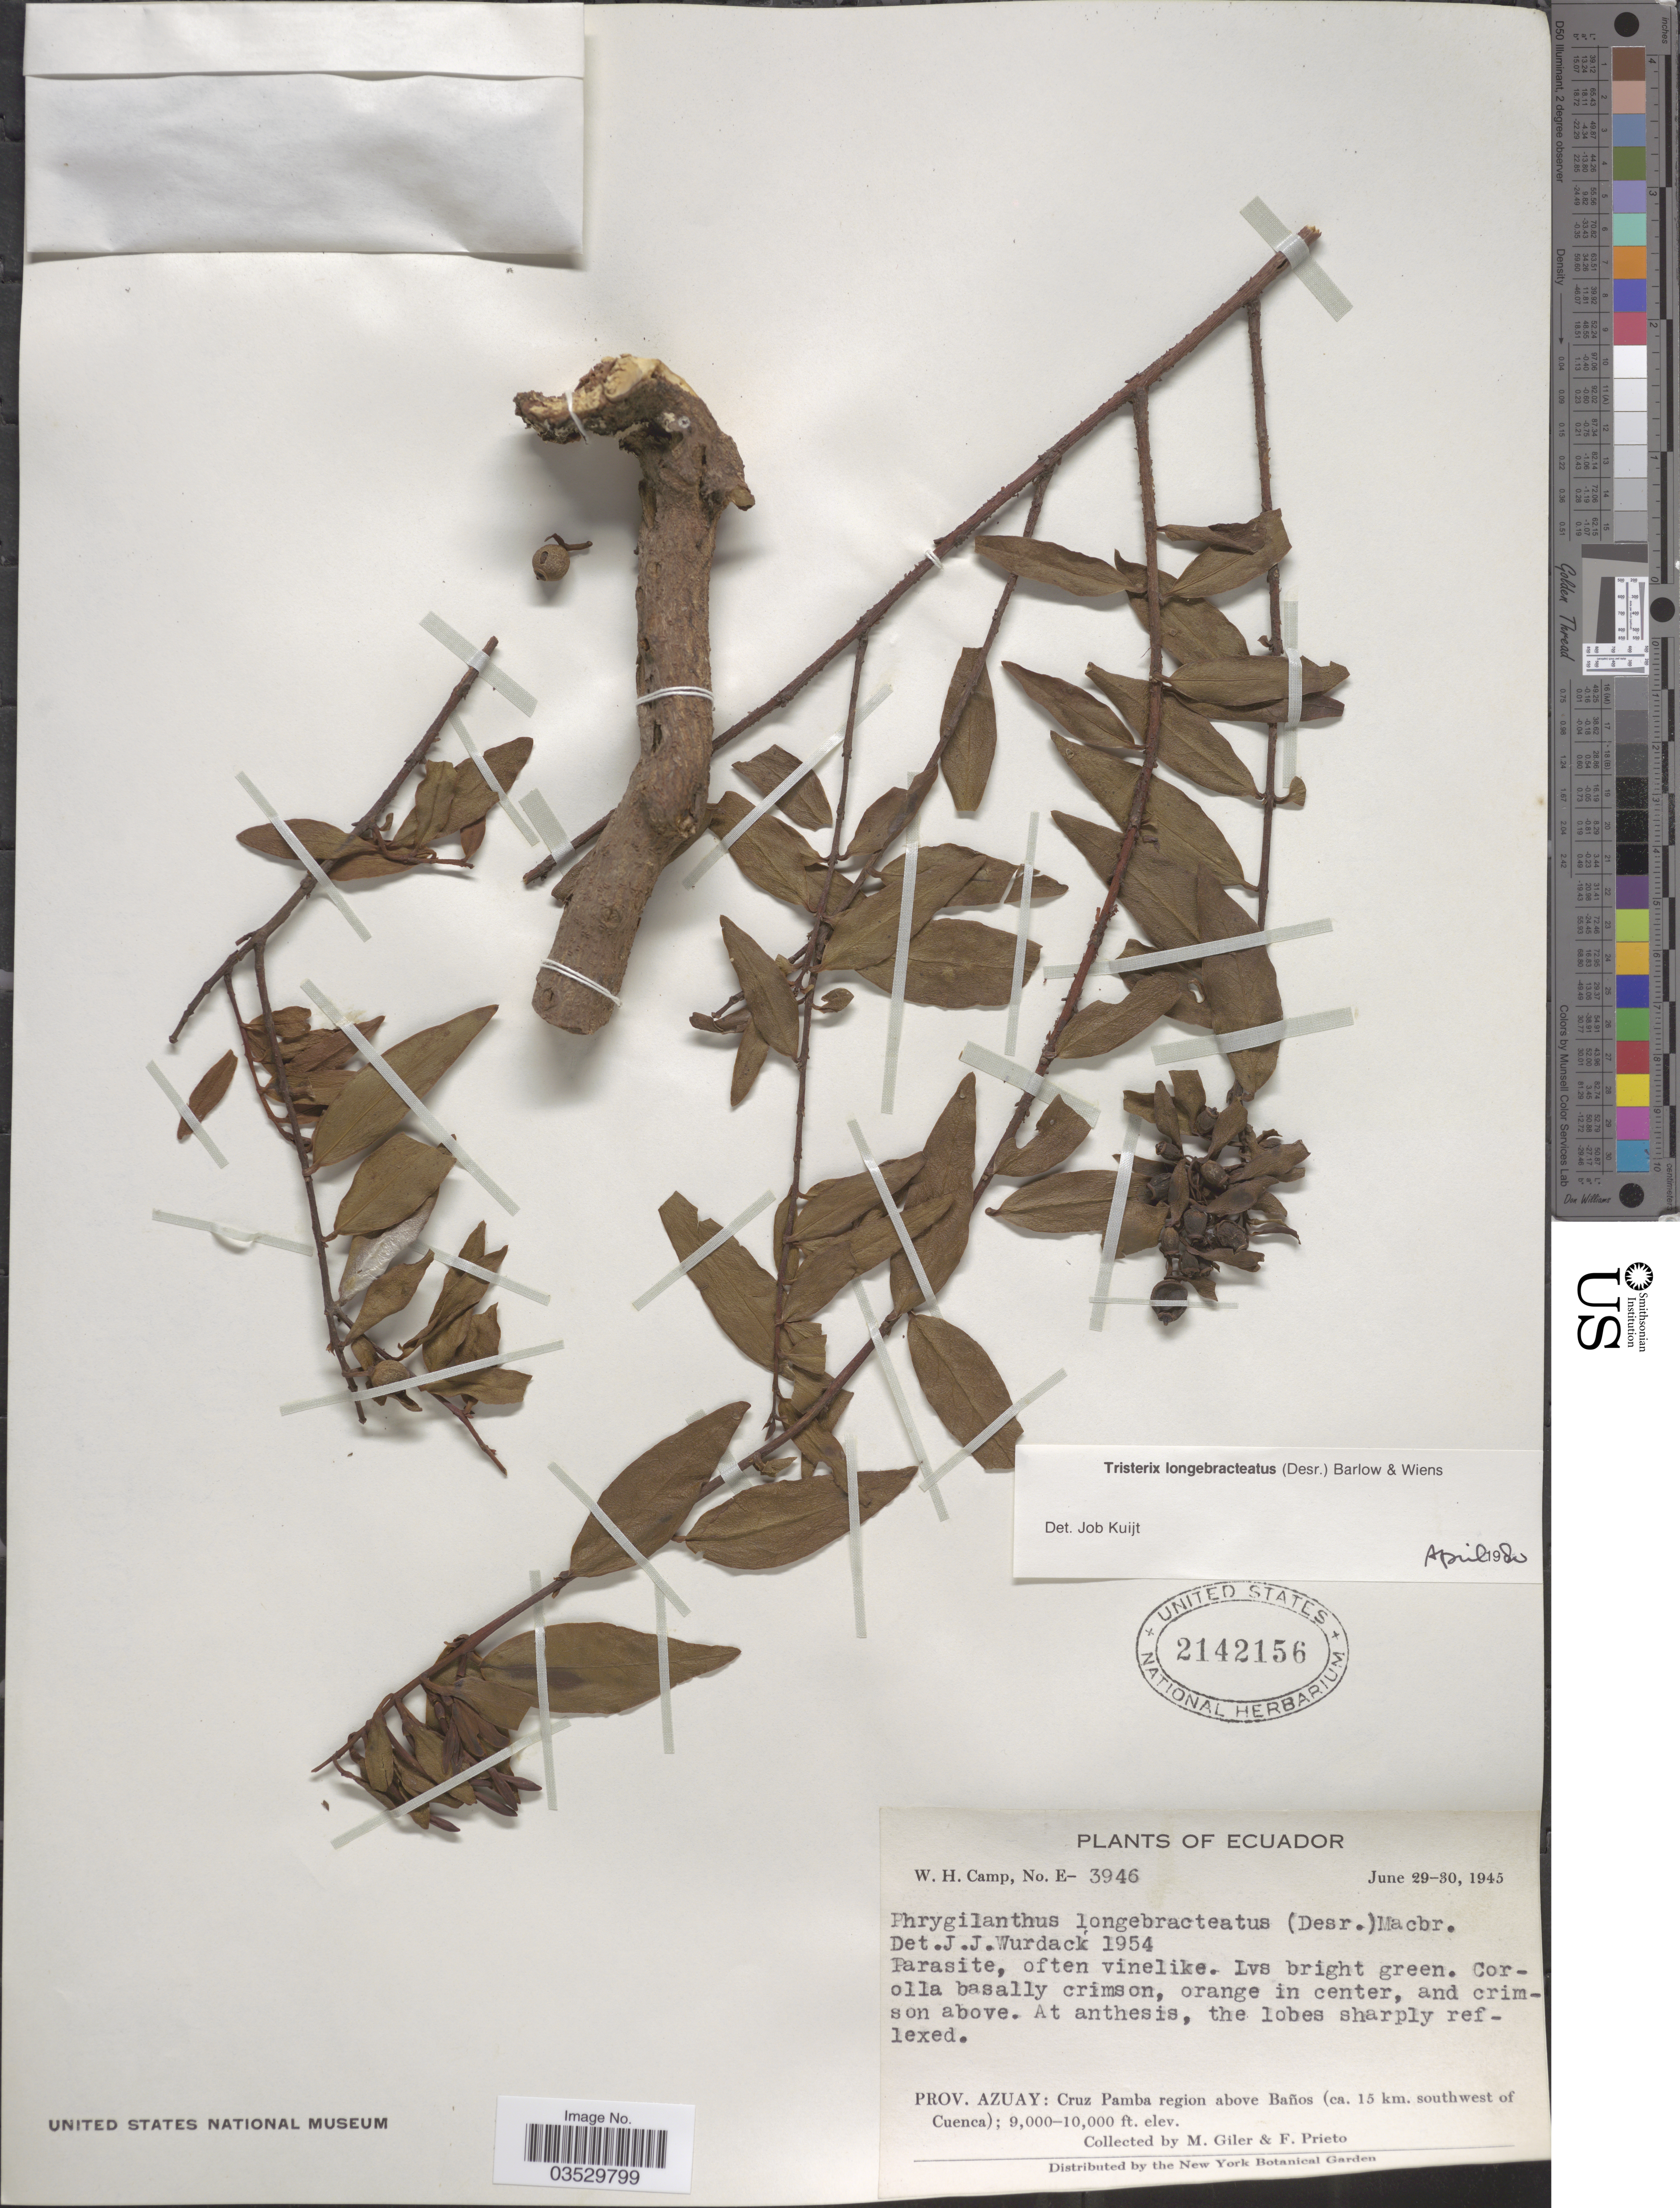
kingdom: Plantae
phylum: Tracheophyta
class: Magnoliopsida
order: Santalales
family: Loranthaceae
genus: Tristerix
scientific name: Tristerix longebracteatus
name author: (Desr.) Bart. & Wiens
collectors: W. H. Camp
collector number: E-3946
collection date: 1945-06-29/1945-06-30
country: Ecuador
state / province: Azuay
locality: Cruz Pamba region above Baños (ca. 15 km. southwest of Cuenca).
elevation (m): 2743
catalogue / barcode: US 2142156